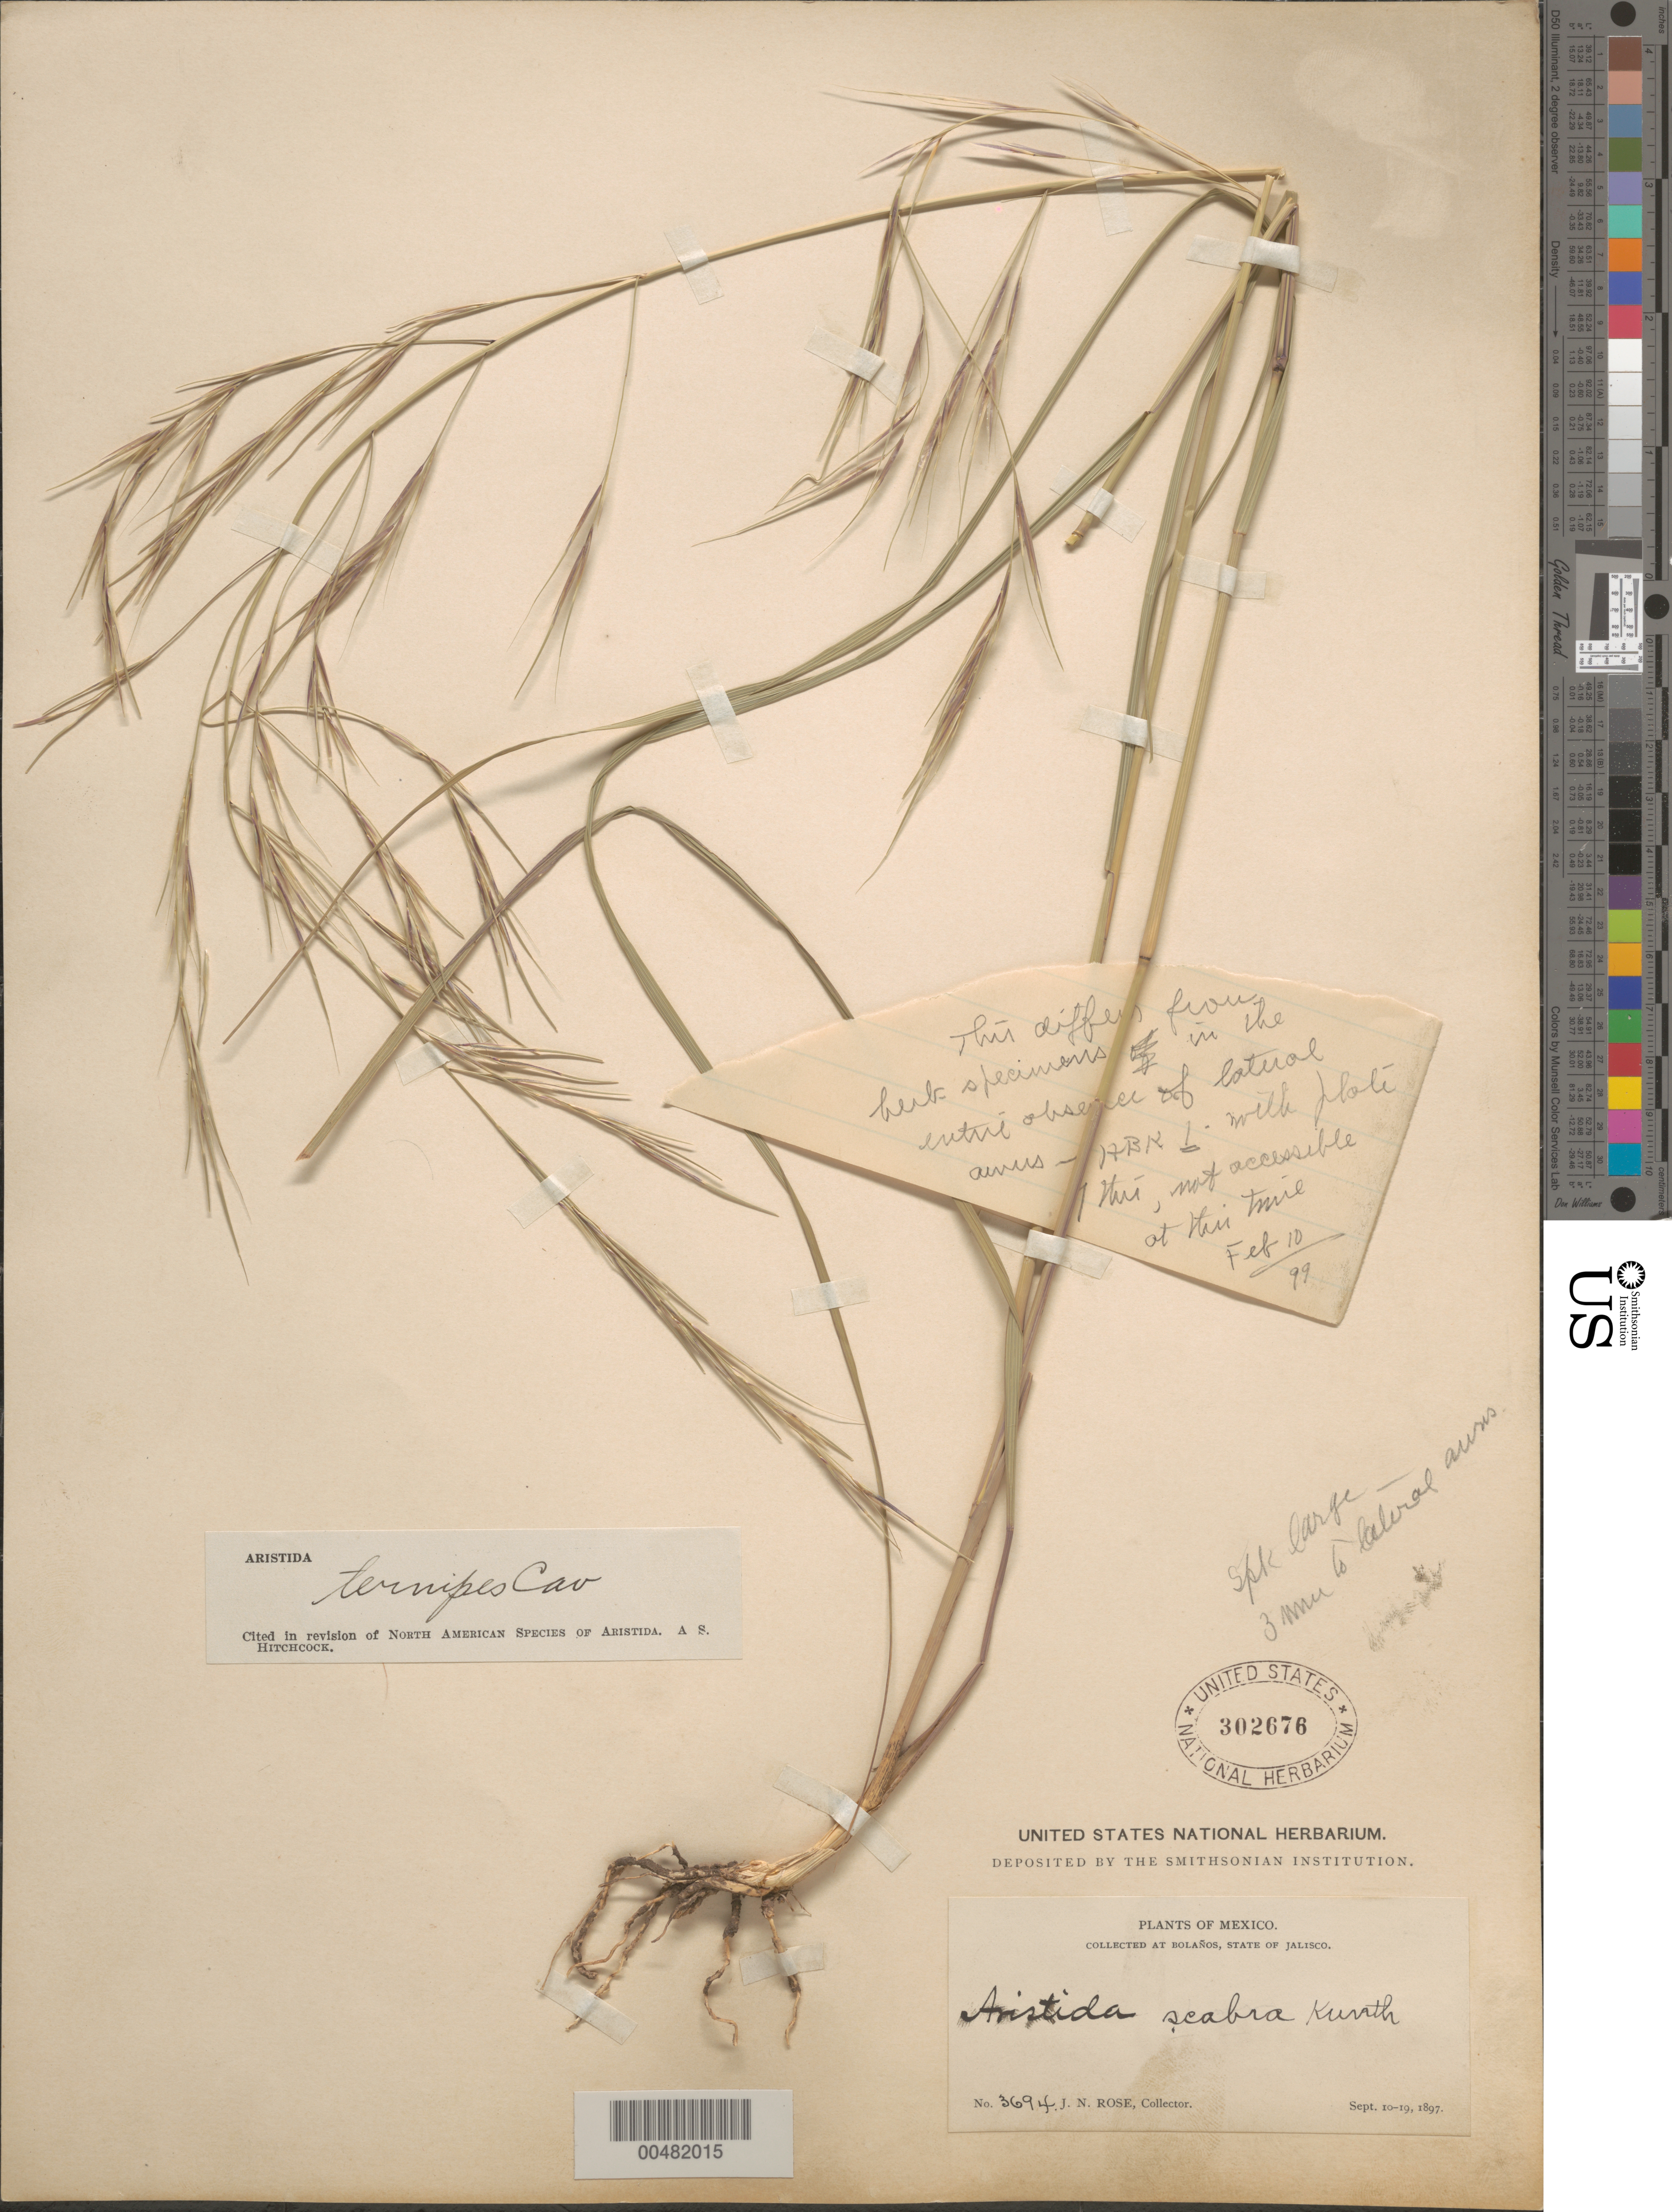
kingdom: Plantae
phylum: Tracheophyta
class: Liliopsida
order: Poales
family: Poaceae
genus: Aristida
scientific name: Aristida ternipes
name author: Cav.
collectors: J. N. Rose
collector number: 3694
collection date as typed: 10 Sep 1897 to 19 Sep 1897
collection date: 1897-09-10/1897-09-19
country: Mexico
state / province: Jalisco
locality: Bolaños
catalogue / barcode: US 302676